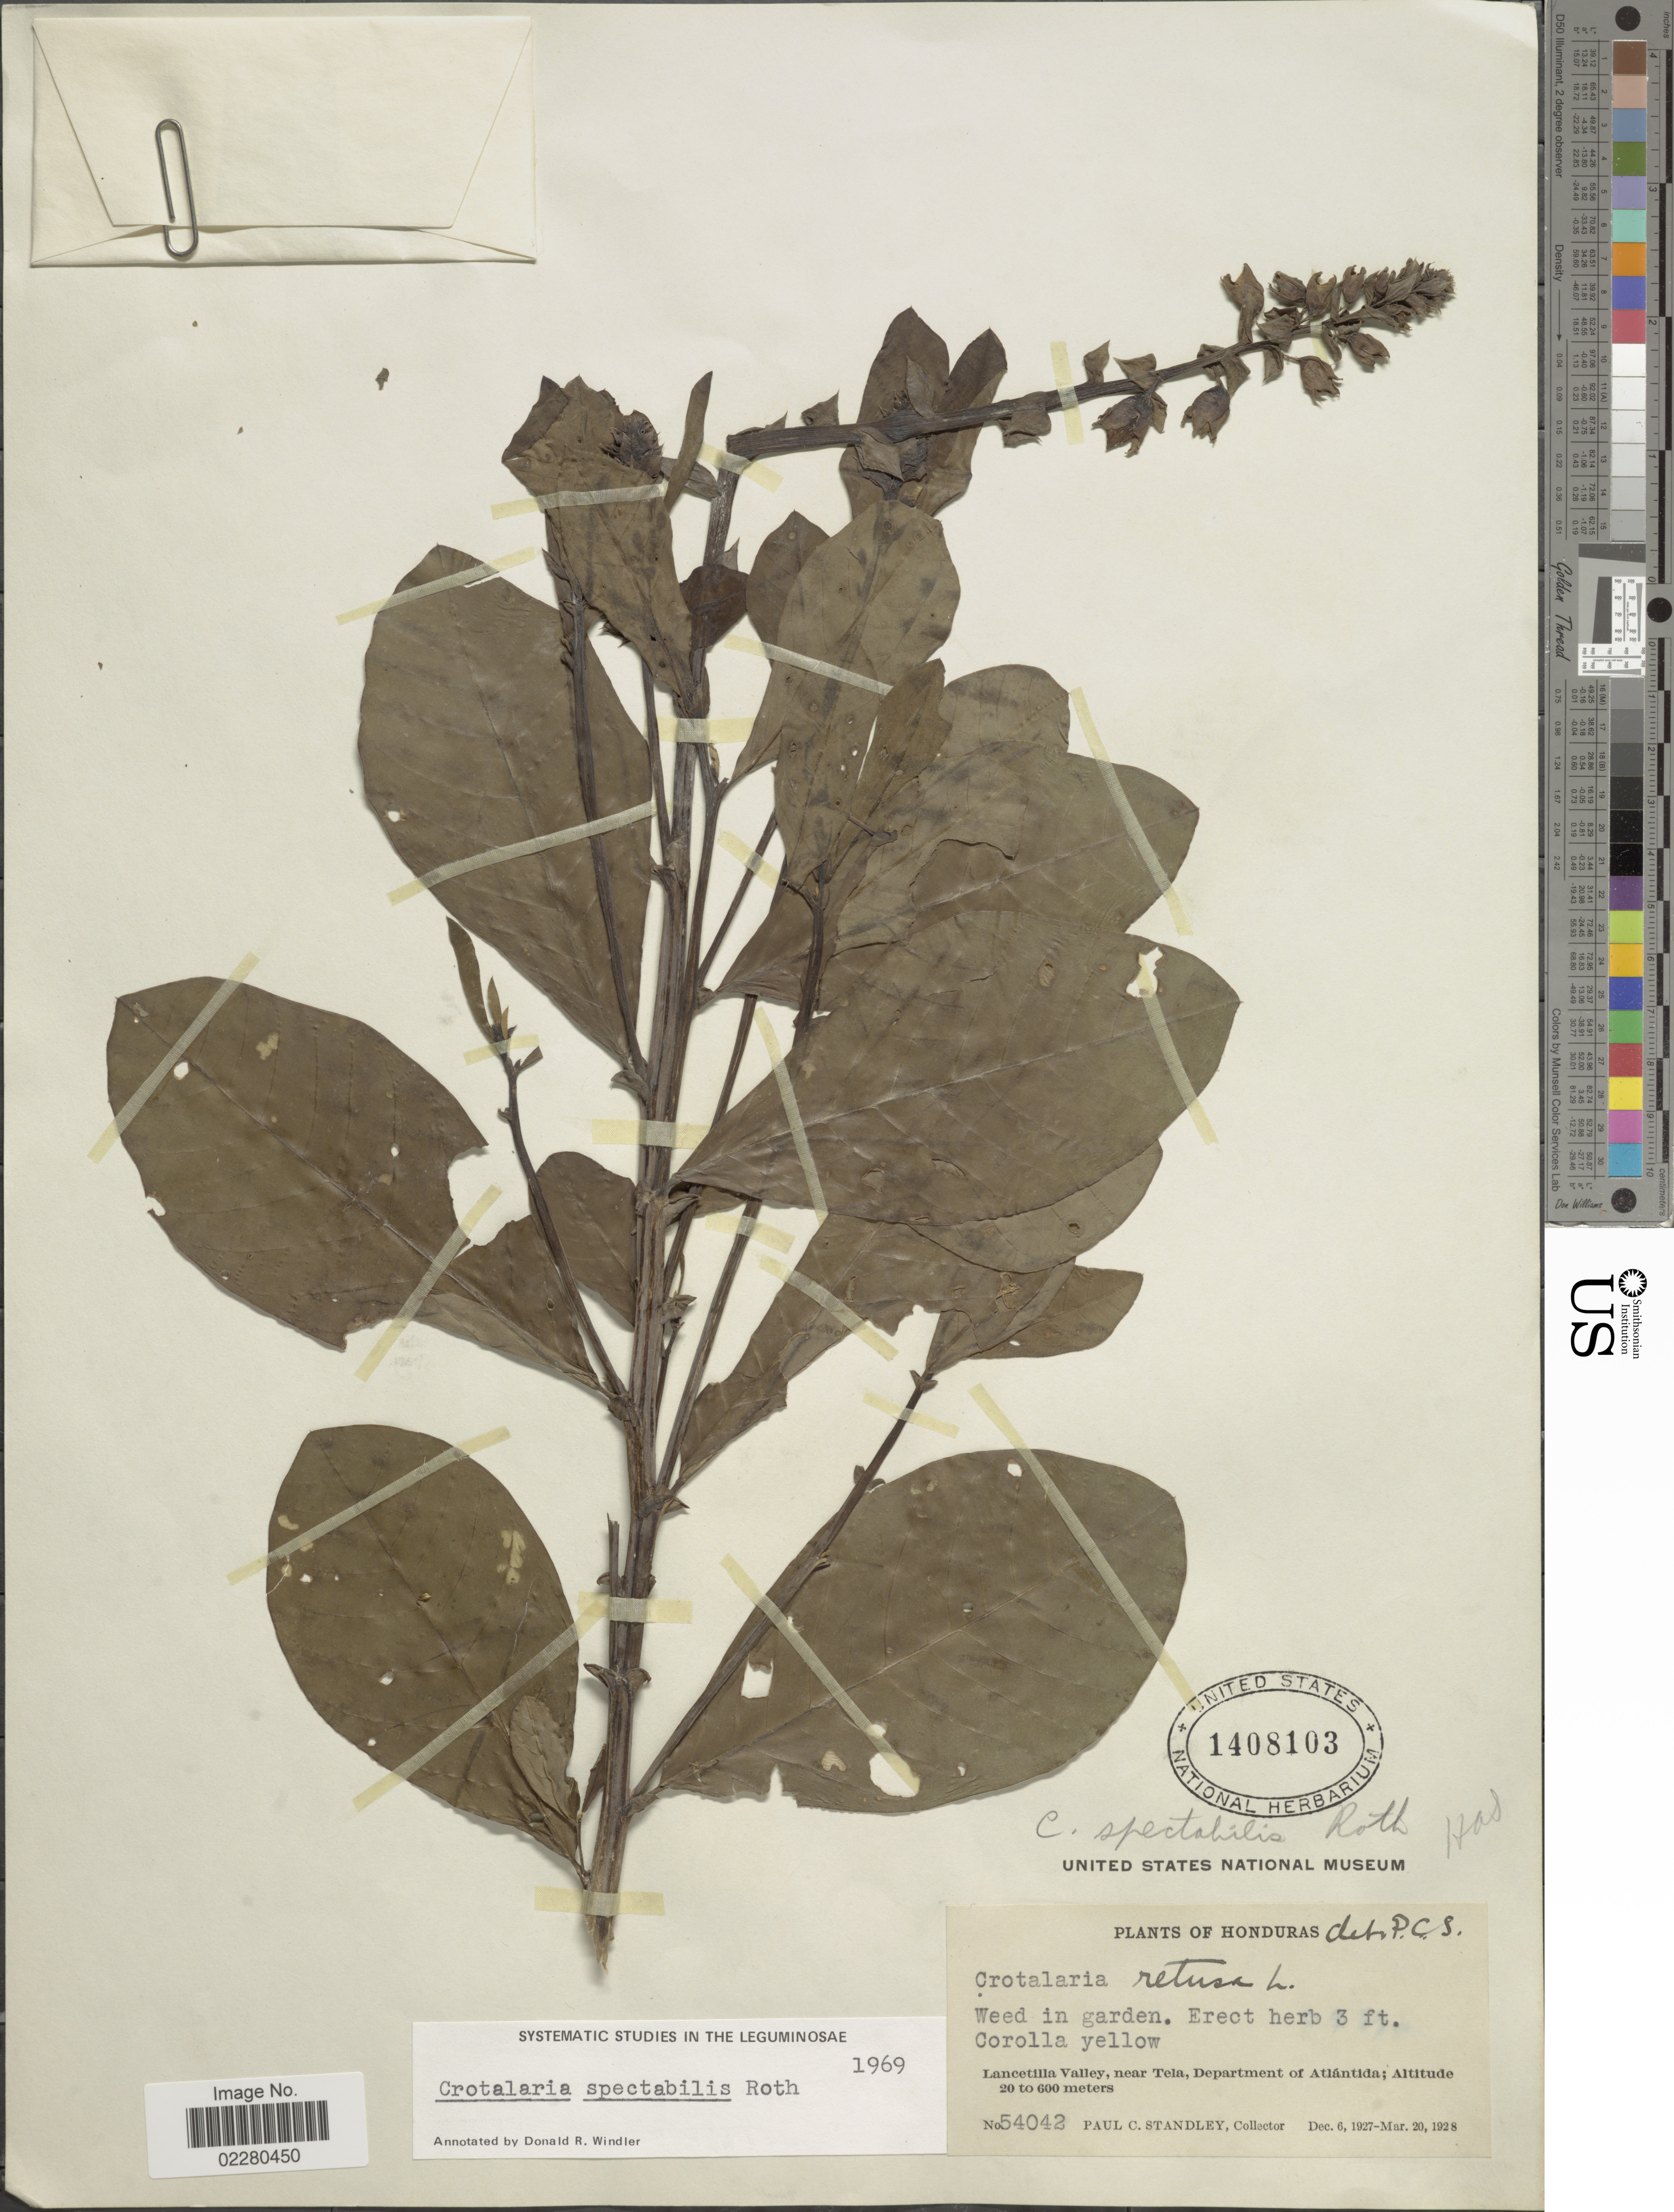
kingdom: Plantae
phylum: Tracheophyta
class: Magnoliopsida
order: Fabales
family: Fabaceae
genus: Crotalaria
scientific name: Crotalaria spectabilis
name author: Roth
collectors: P. C. Standley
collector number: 54042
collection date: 1927-12-06/1928-03-20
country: Honduras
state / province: Atlántida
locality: Lancetilla Valley, near Tela, Department of Atlántida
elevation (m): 20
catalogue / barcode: US 1408103